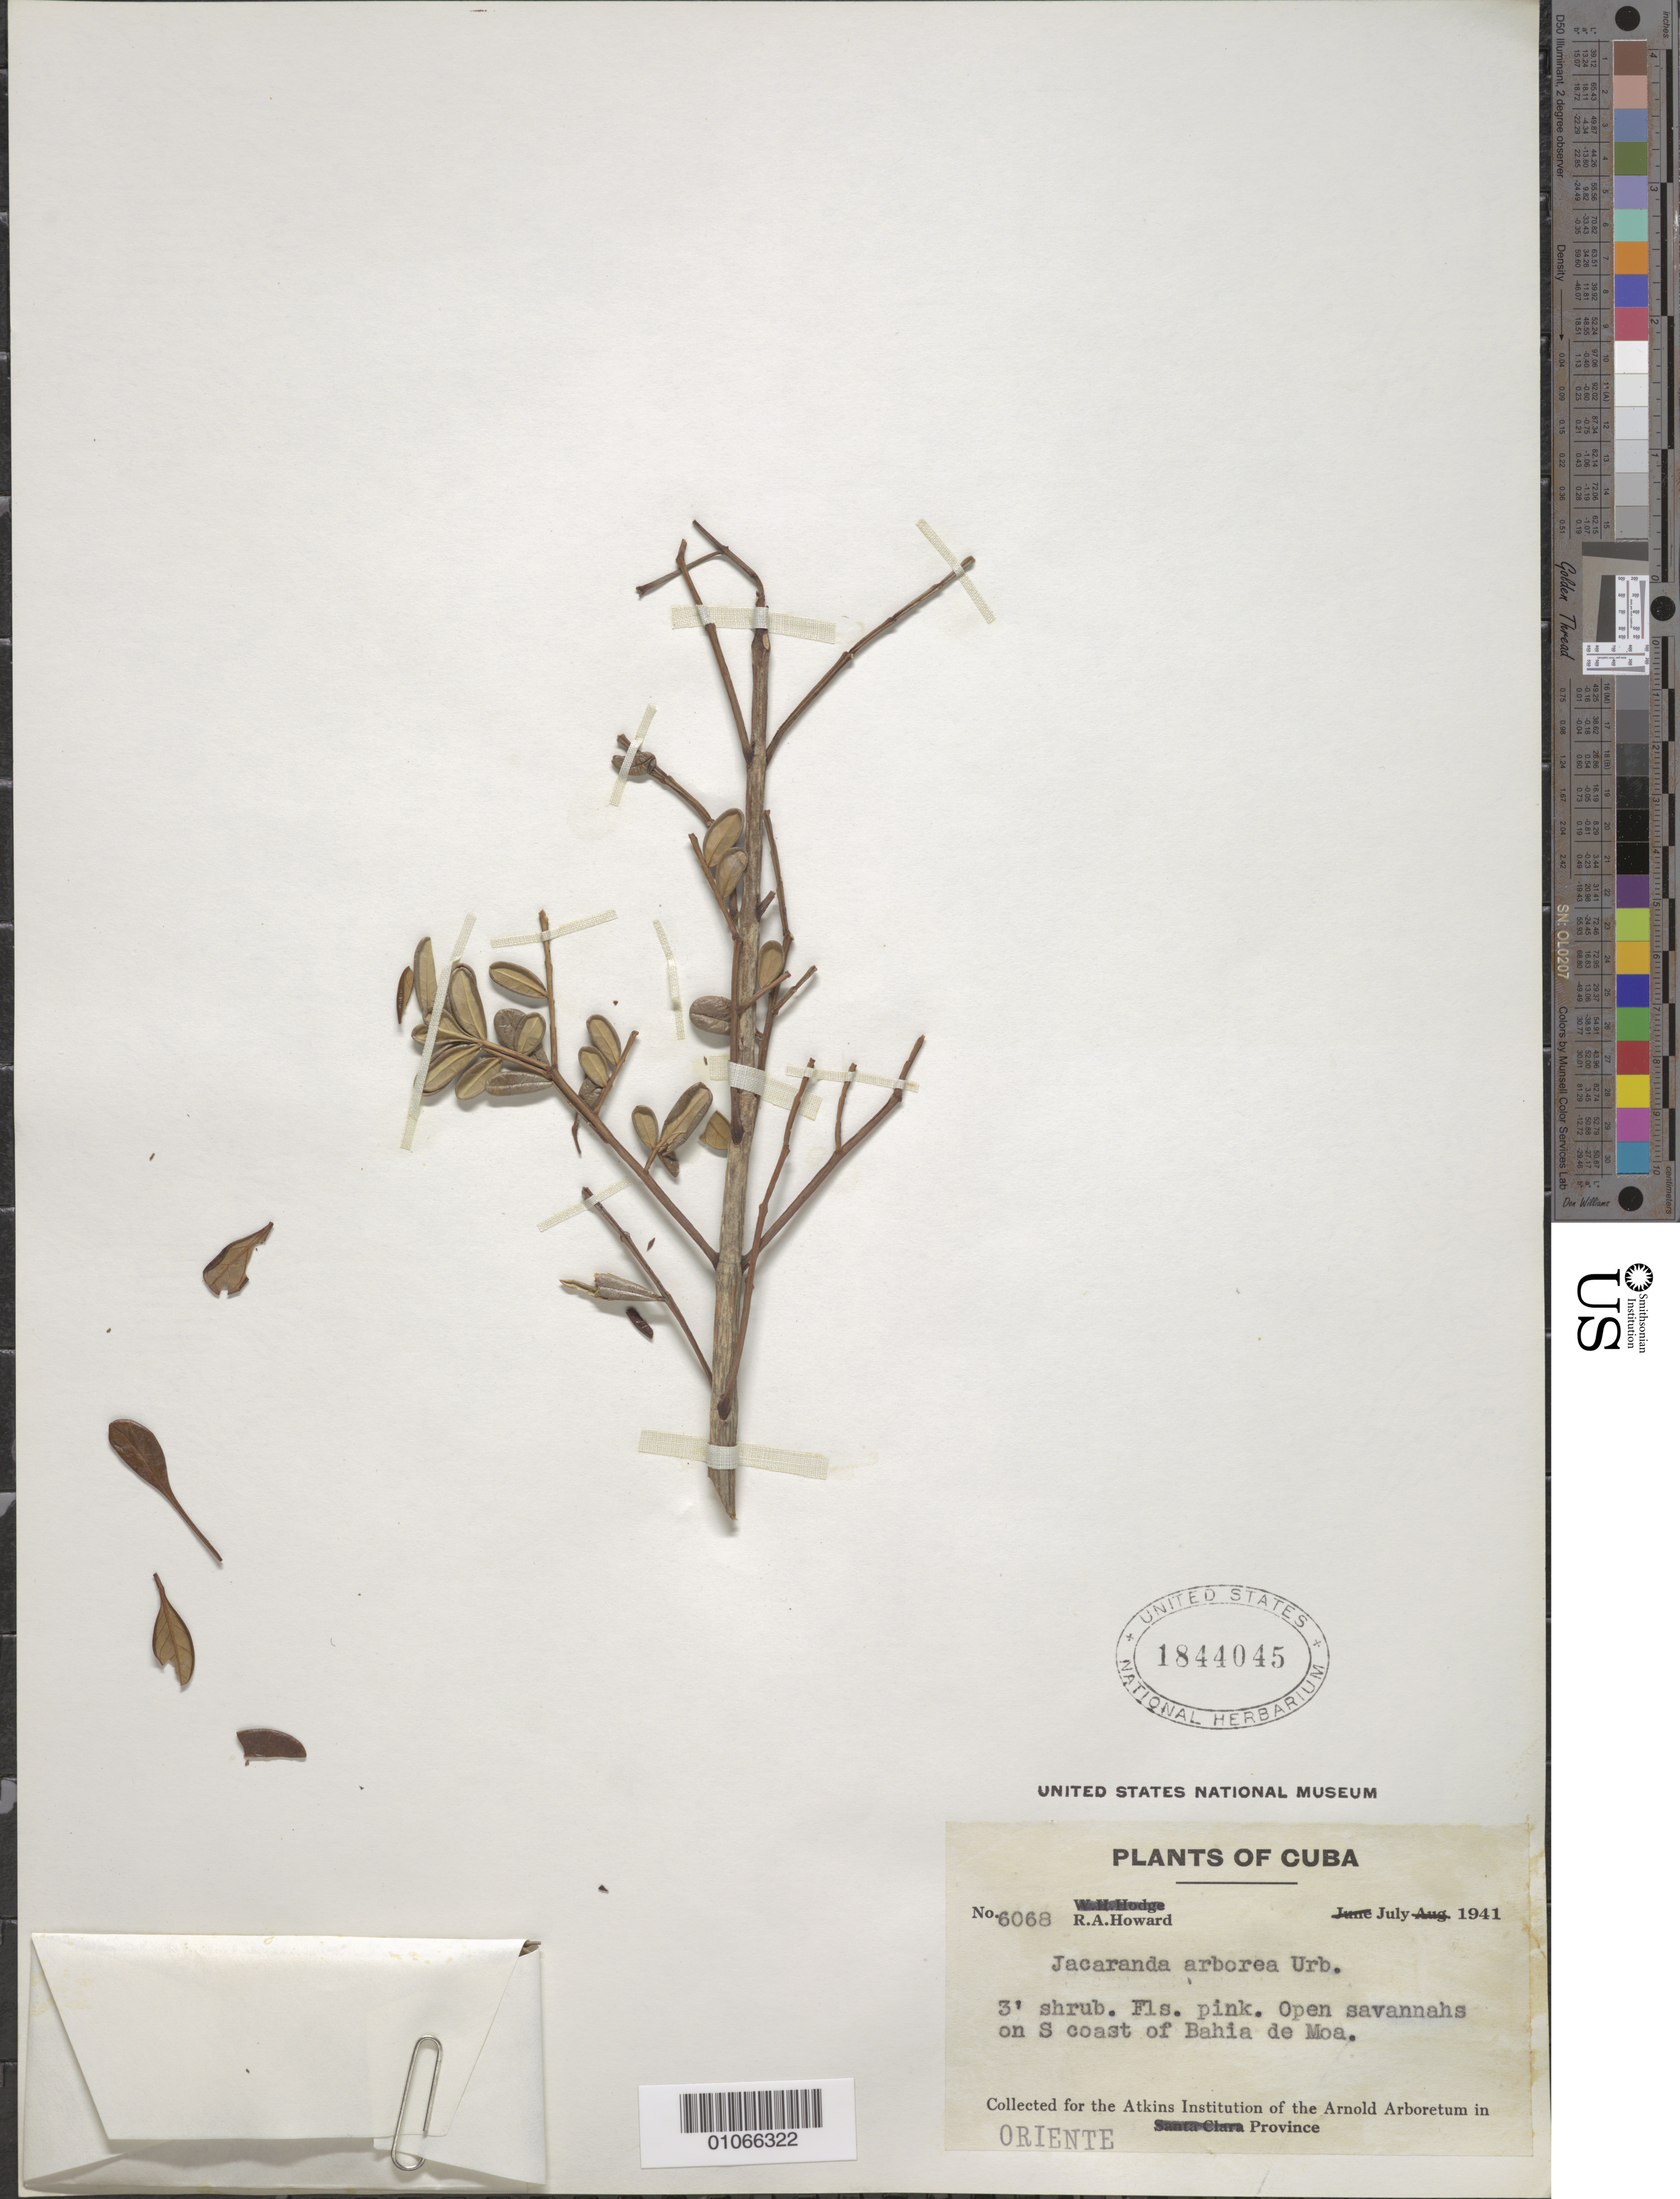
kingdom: Plantae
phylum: Tracheophyta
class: Magnoliopsida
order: Lamiales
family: Bignoniaceae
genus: Jacaranda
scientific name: Jacaranda arborea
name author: Urb.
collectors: R. A. Howard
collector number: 6068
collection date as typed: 01 Jul 1941 to 31 Jul 1941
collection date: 1941-07-01/1941-07-31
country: Cuba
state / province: Holguín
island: Cuba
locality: Open savannahs on south coast of Bahia de Moa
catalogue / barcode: US 1844045